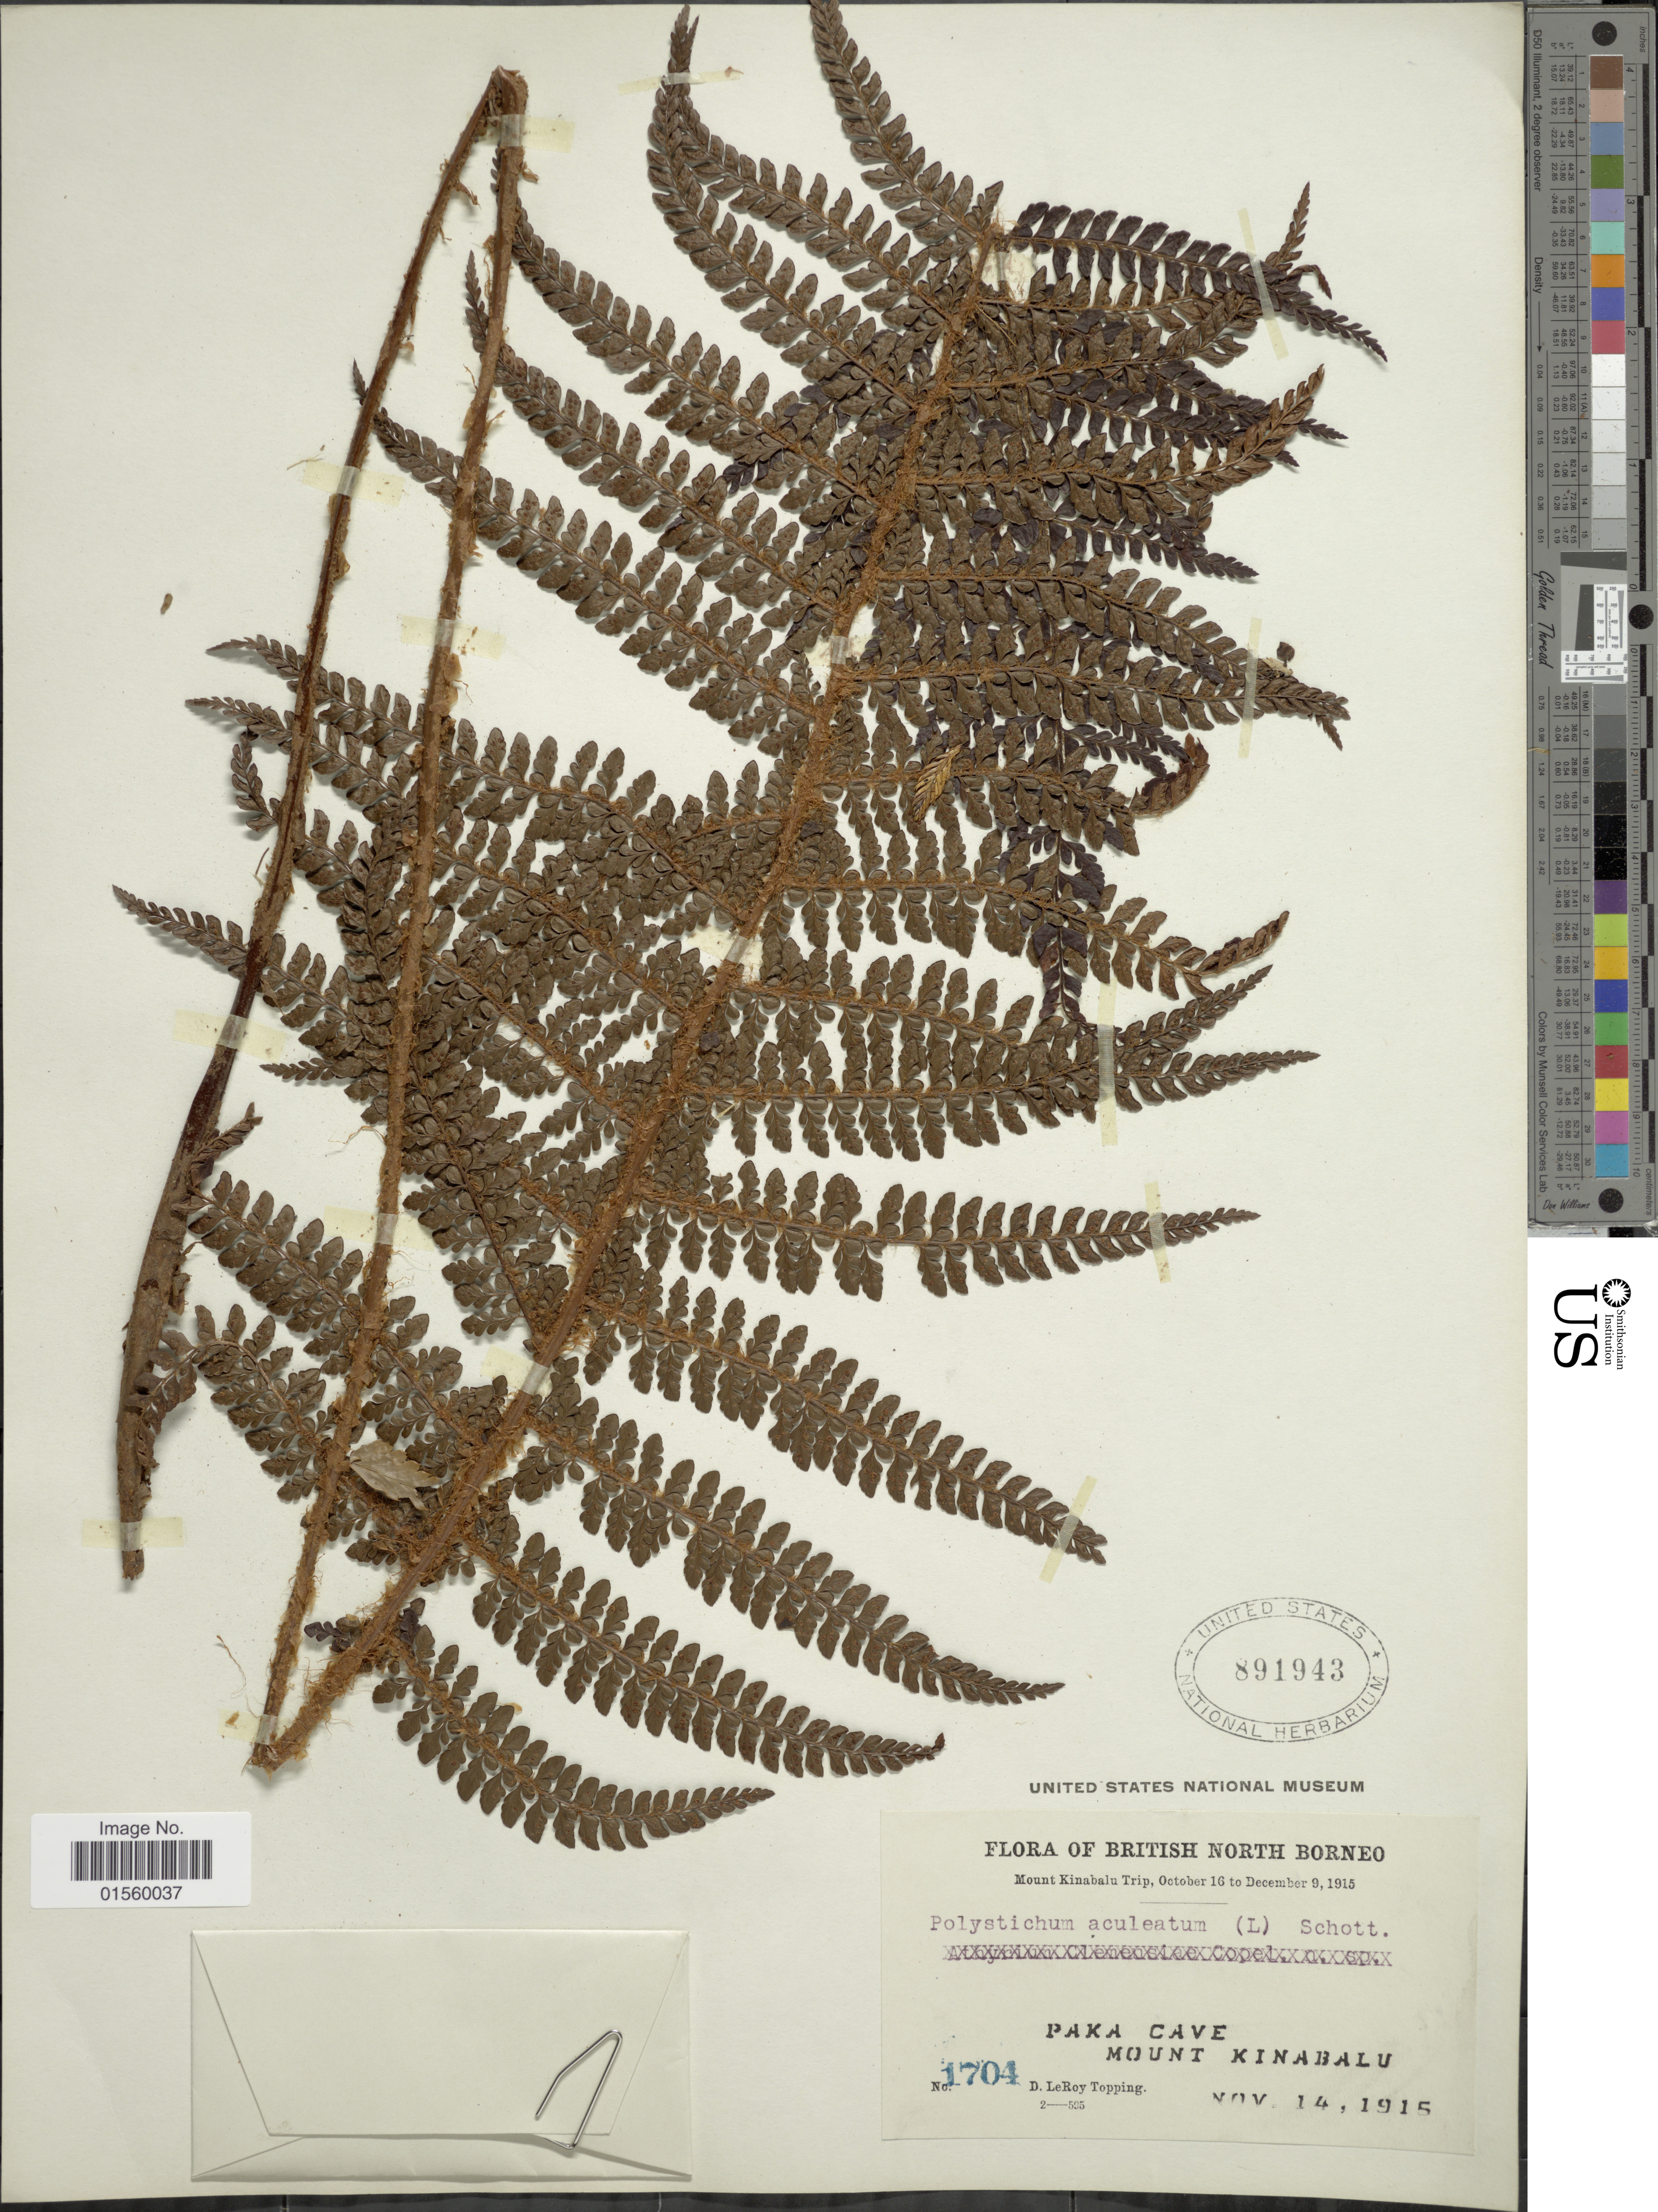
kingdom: Plantae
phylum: Tracheophyta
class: Polypodiopsida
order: Polypodiales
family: Dryopteridaceae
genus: Polystichum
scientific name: Polystichum sp.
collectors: D. L. Topping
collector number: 1704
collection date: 1915-11-14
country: Malaysia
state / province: Sabah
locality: British North Borneo, Paka Cave, Mount KInabalu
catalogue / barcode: US 891943